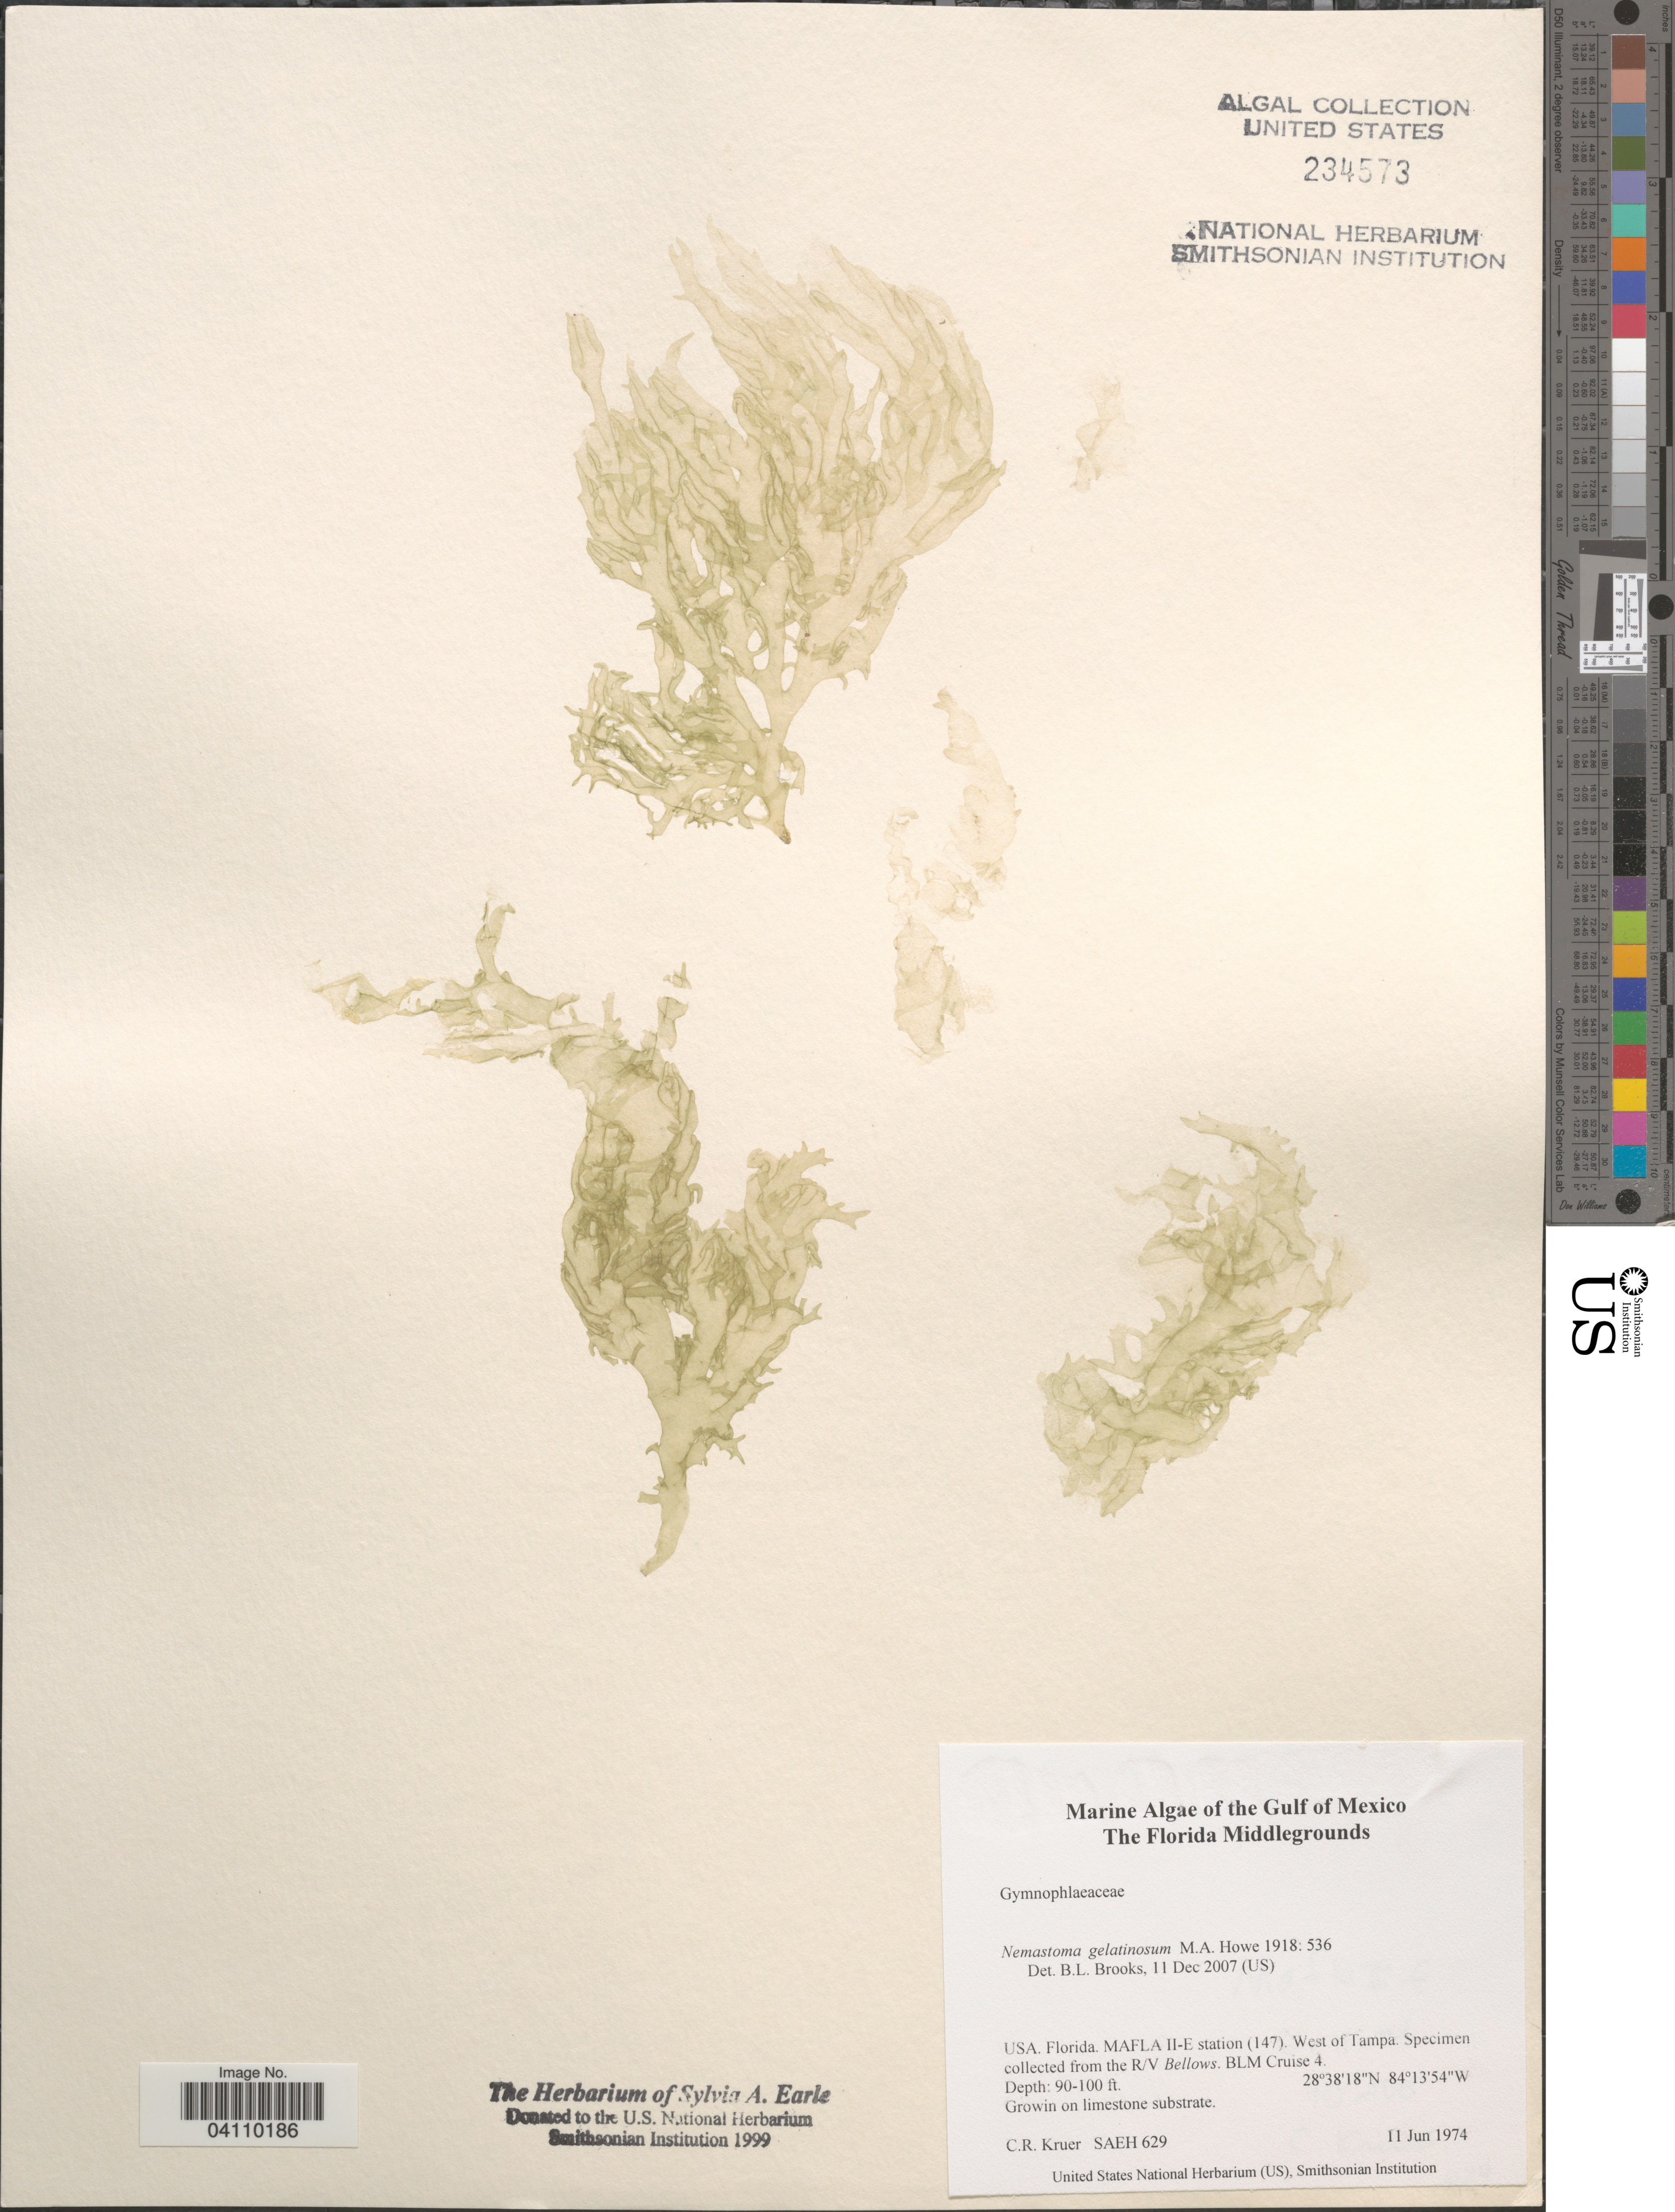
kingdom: Plantae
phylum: Rhodophyta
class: Florideophyceae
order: Nemastomatales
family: Nemastomataceae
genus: Platoma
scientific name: Platoma gelatinosum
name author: (Howe) Schneider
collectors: C. Kruer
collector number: SAEH629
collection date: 1974-06-11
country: United States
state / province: Florida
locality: The Gulf of Mexico. The Florida Middlegrounds. MAFLA II-E station (147). West of Tampa. The R/V Bellows. BLM Cruise 4.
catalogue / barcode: US 234573